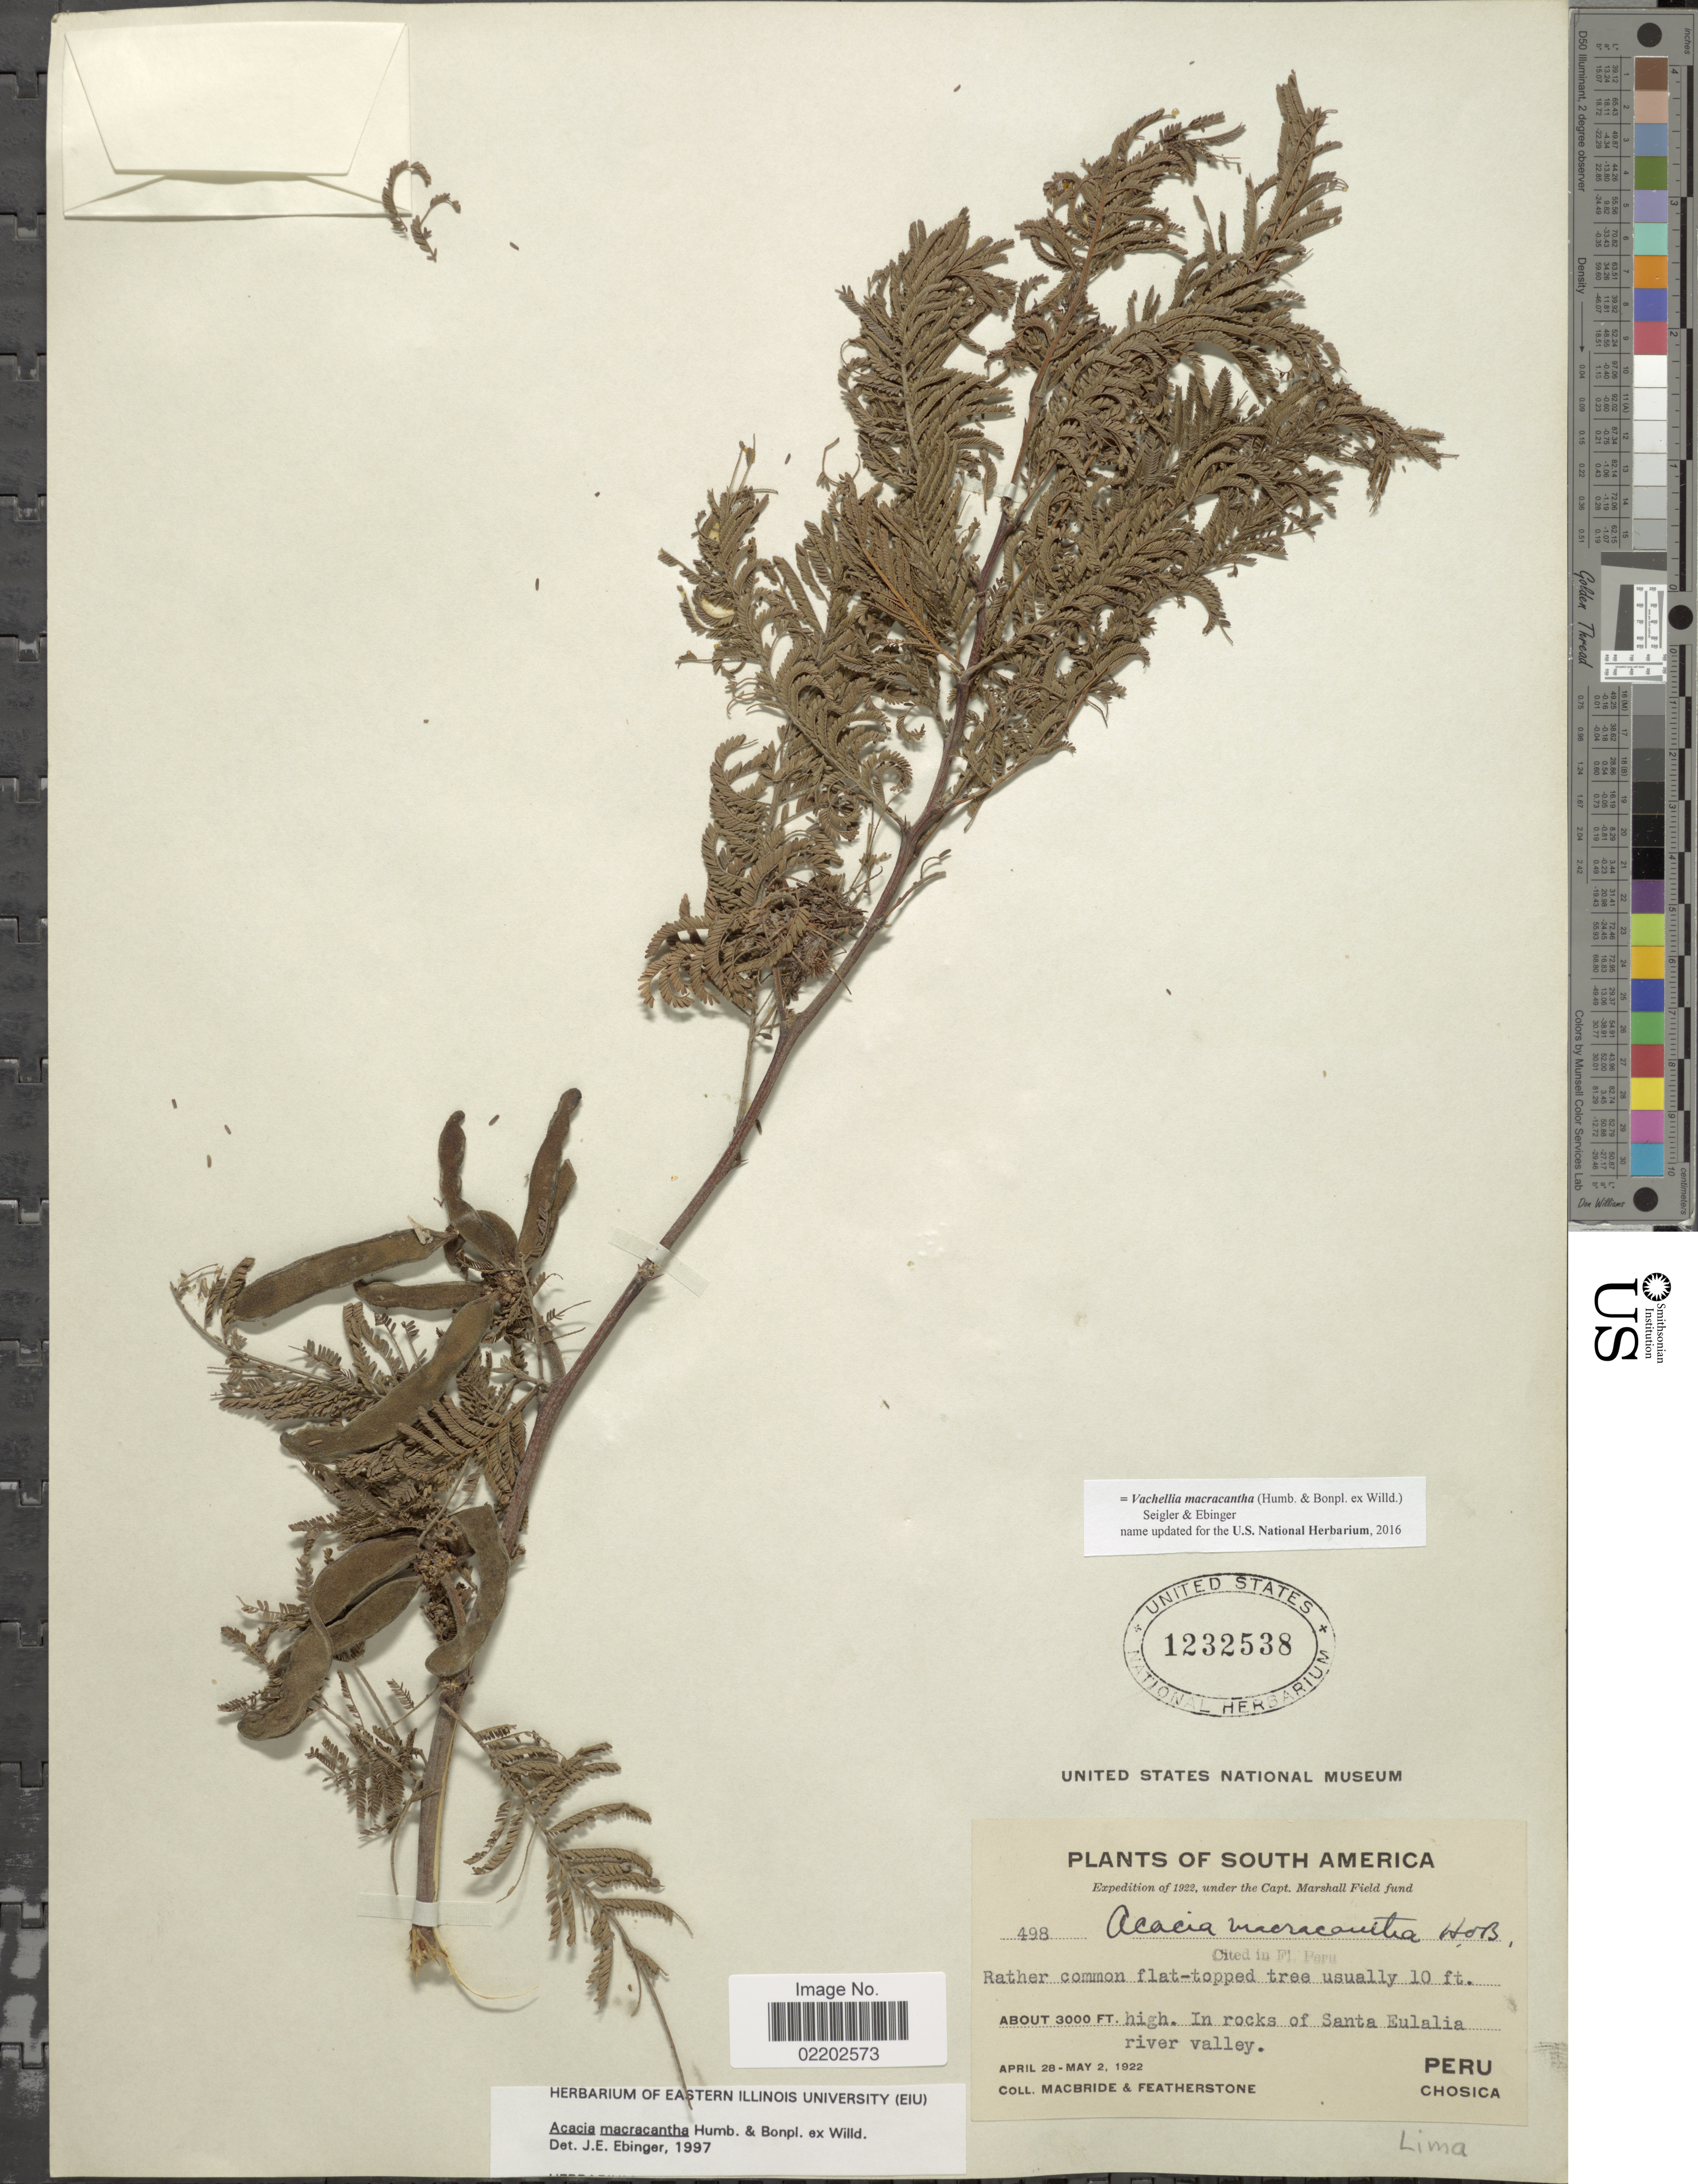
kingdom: Plantae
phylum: Tracheophyta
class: Magnoliopsida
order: Fabales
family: Fabaceae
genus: Vachellia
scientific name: Vachellia macracantha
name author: (Humb. & Bonpl. ex Willd.) Seigler & Ebinger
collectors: Macbride, -- & -. Featherstone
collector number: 498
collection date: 1922-04-28/1922-05-02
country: Peru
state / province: Lima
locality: South America, in rocks of Santa Eulalia river valley, Chosica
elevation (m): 914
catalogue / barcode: US 1232538